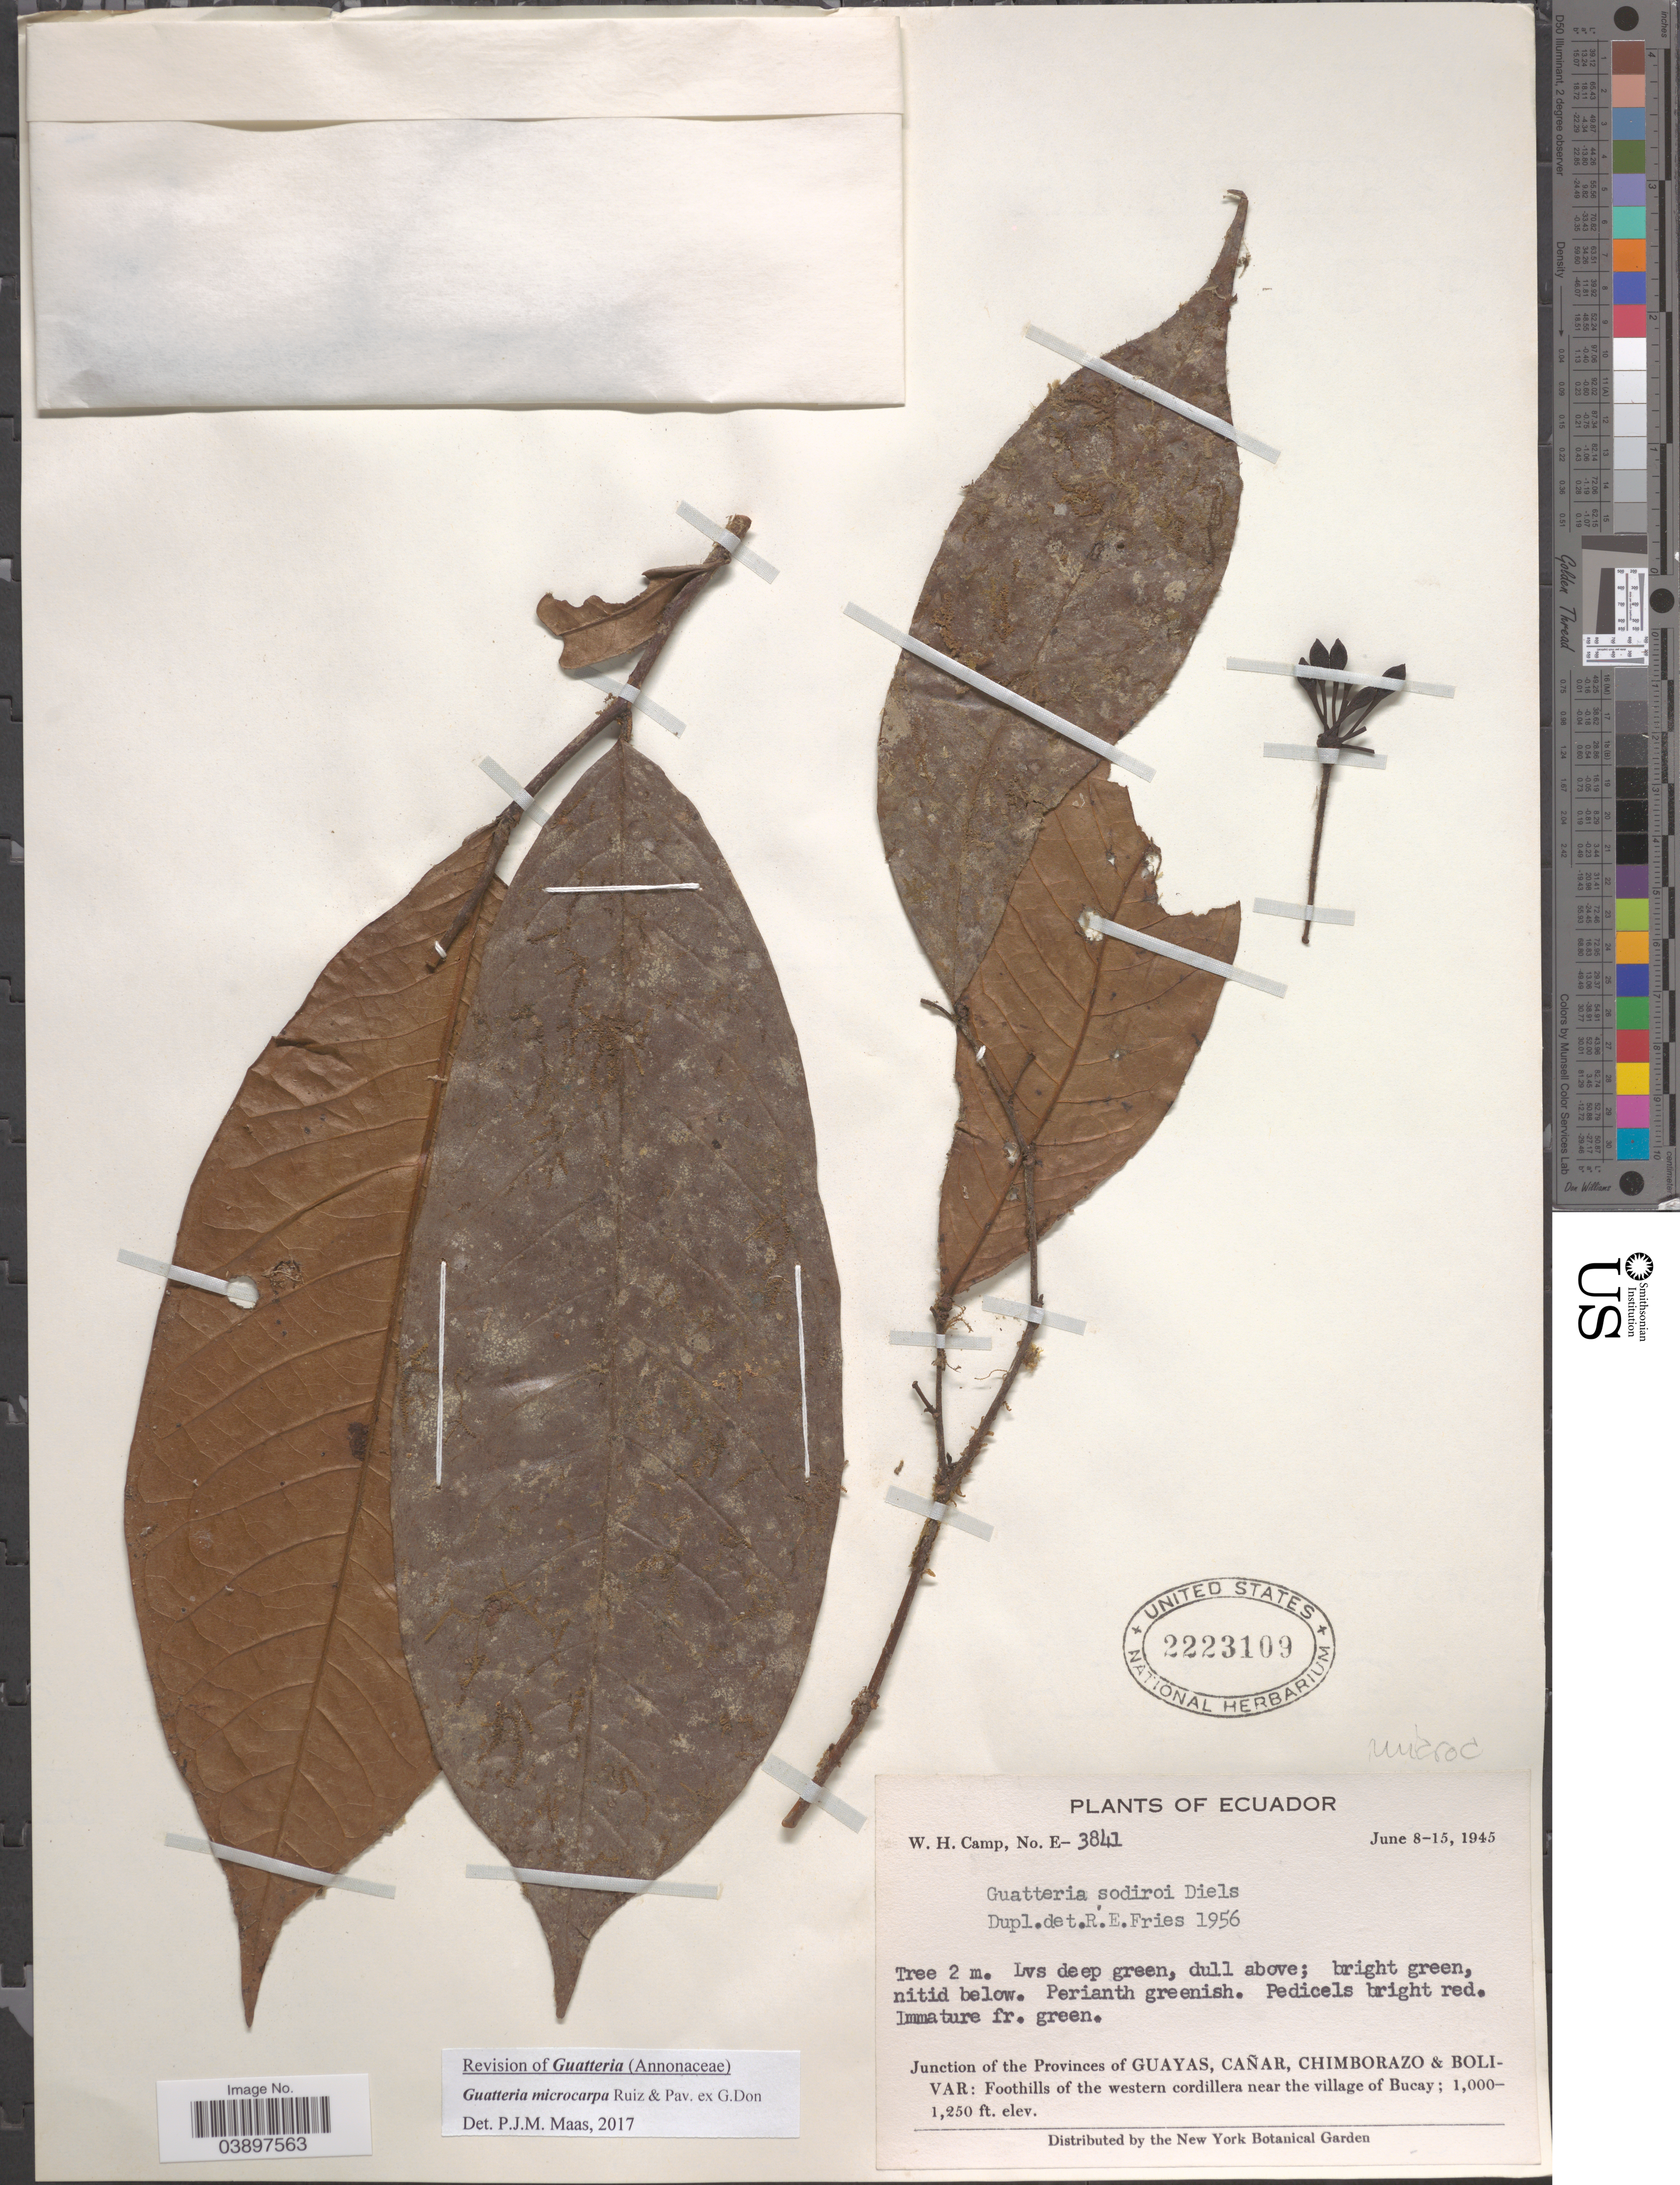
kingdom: Plantae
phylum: Tracheophyta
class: Magnoliopsida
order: Magnoliales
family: Annonaceae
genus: Guatteria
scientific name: Guatteria microcarpa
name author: Ruiz & Pav. ex E.A. López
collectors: W. H. Camp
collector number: E-3841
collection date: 1945-06-08/1945-06-15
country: Ecuador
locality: Junction of the Provinces of Guayas, Cañar, Chimborazo & Bolivar: Foothills of the western cordillera near the village of Bucay.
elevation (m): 305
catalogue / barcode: US 2223109